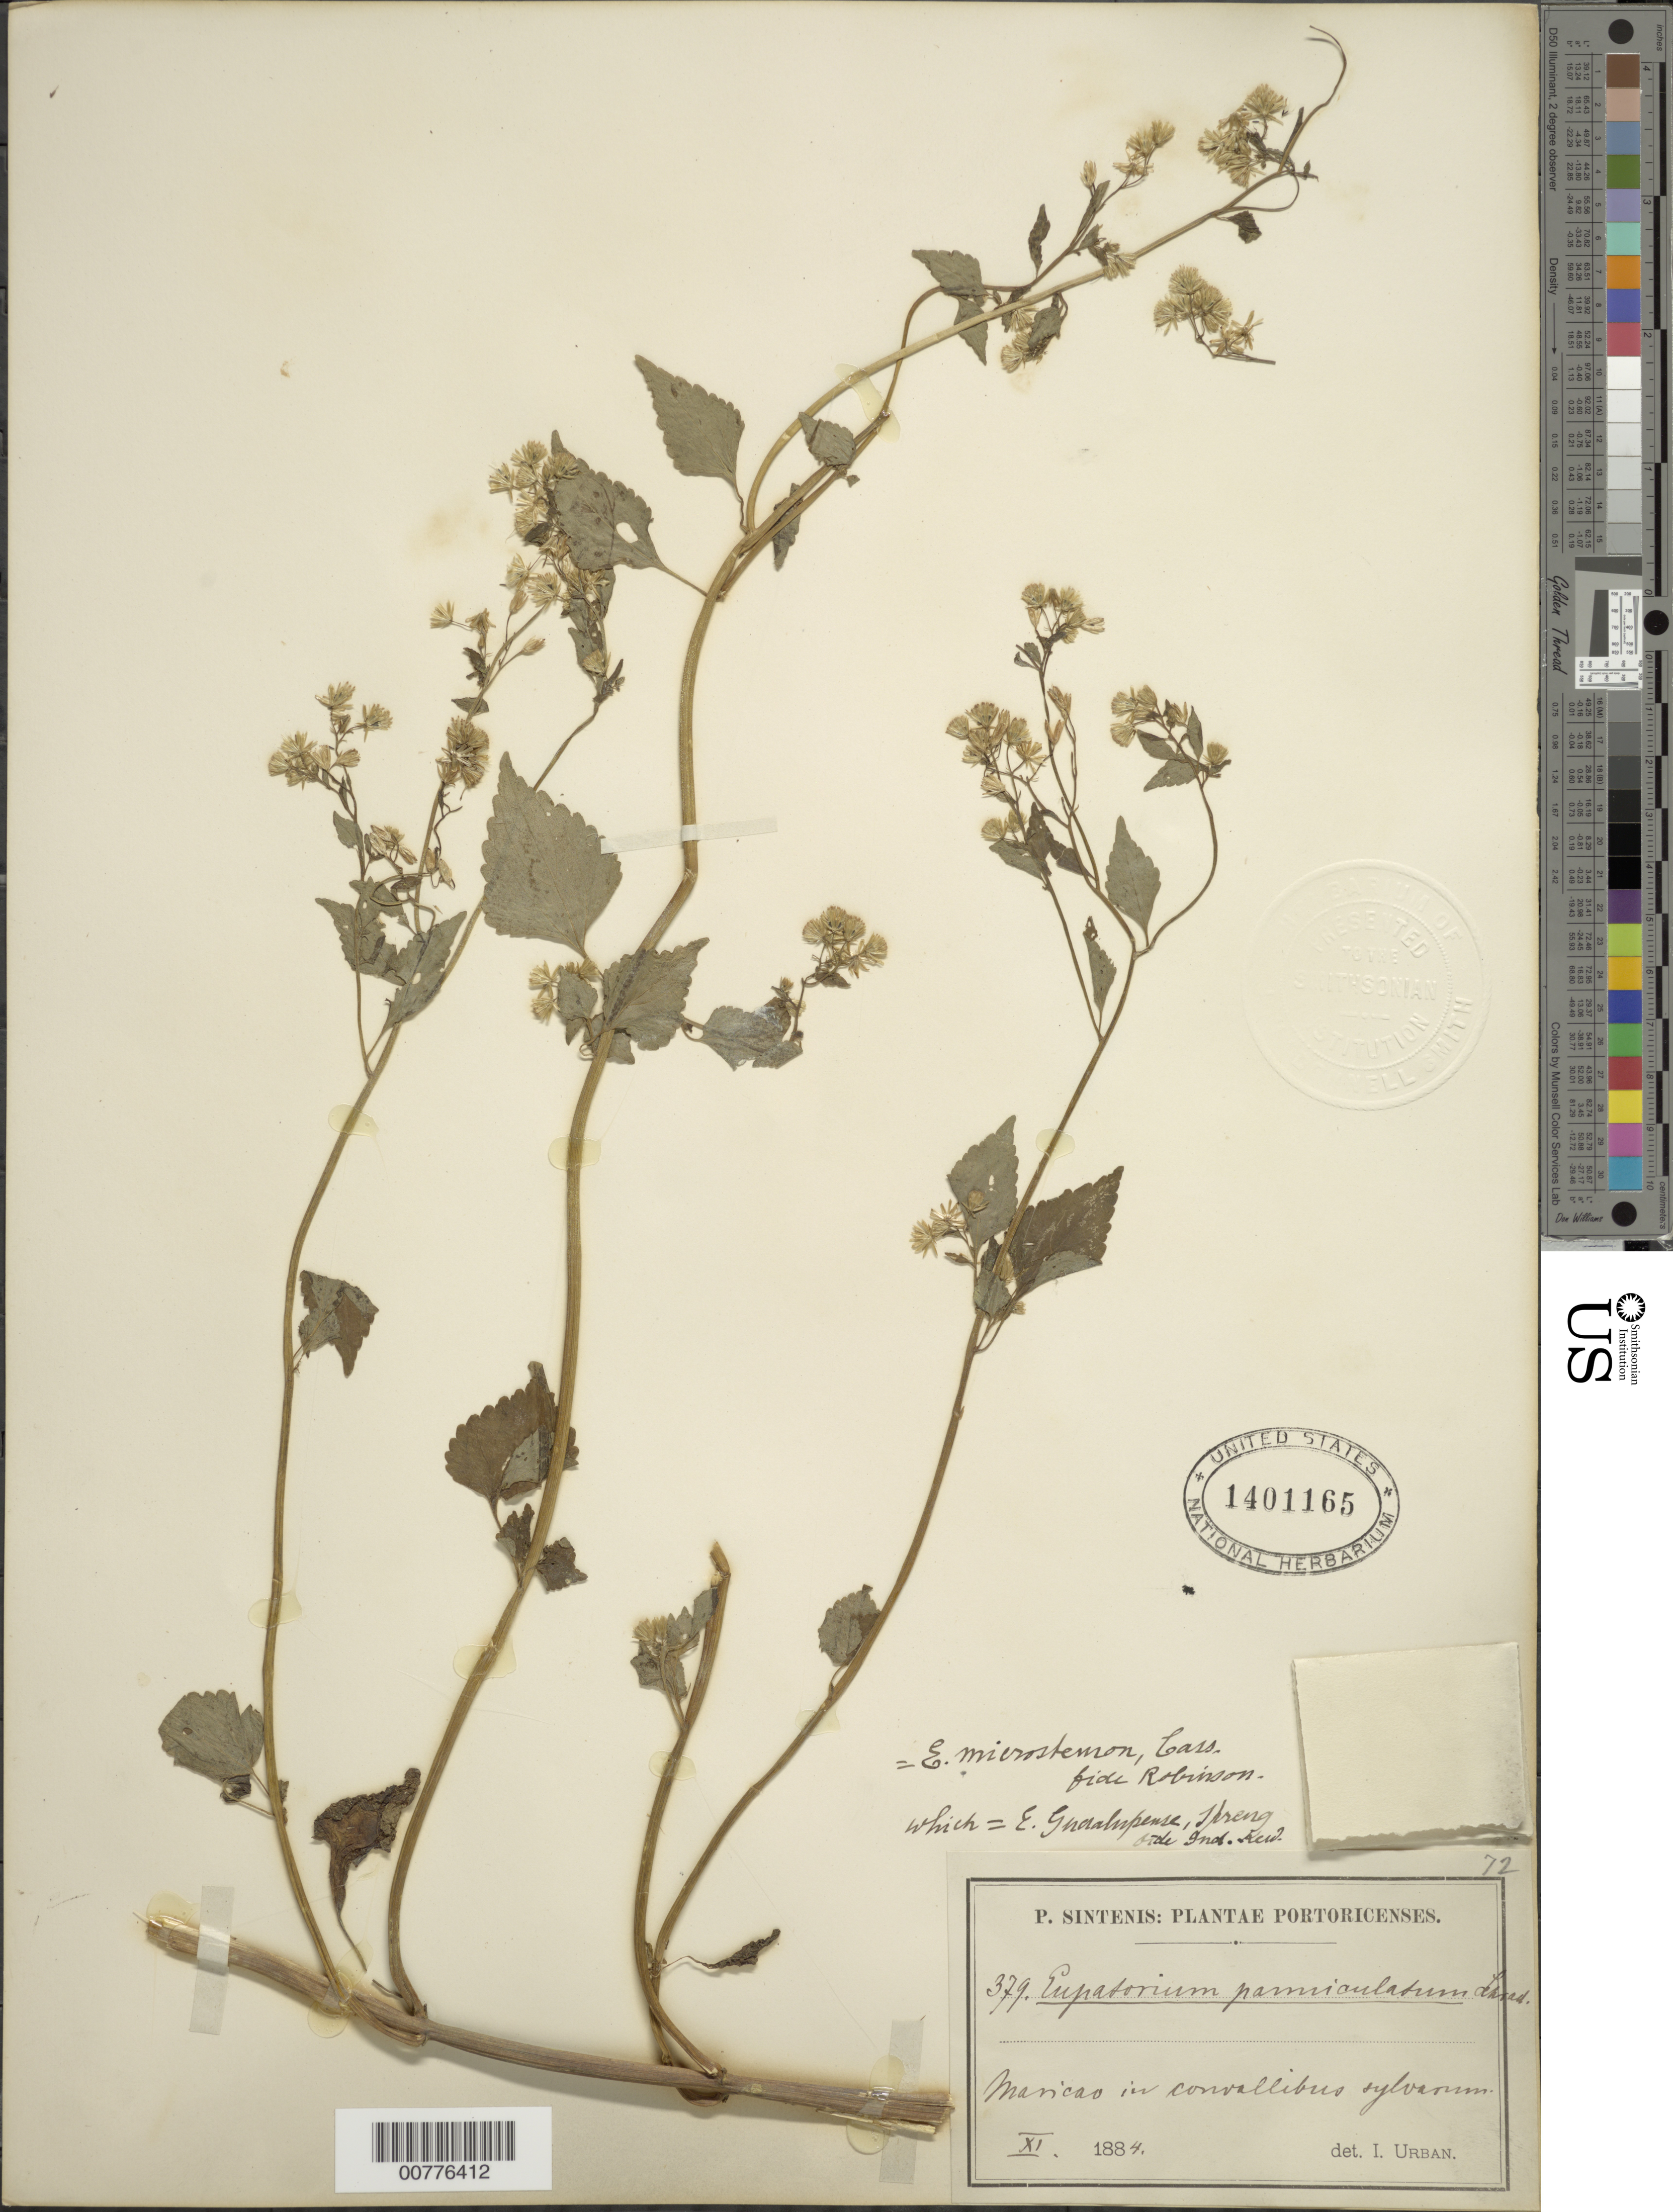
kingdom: Plantae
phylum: Tracheophyta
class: Magnoliopsida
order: Asterales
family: Asteraceae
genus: Hebeclinium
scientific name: Hebeclinium macrophyllum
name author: (L.) DC.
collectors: P. Sintenis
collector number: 379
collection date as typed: Nov 1884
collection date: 1884-11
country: Puerto Rico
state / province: Maricao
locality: Maricao, in convallibus sylvarum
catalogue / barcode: US 1401165